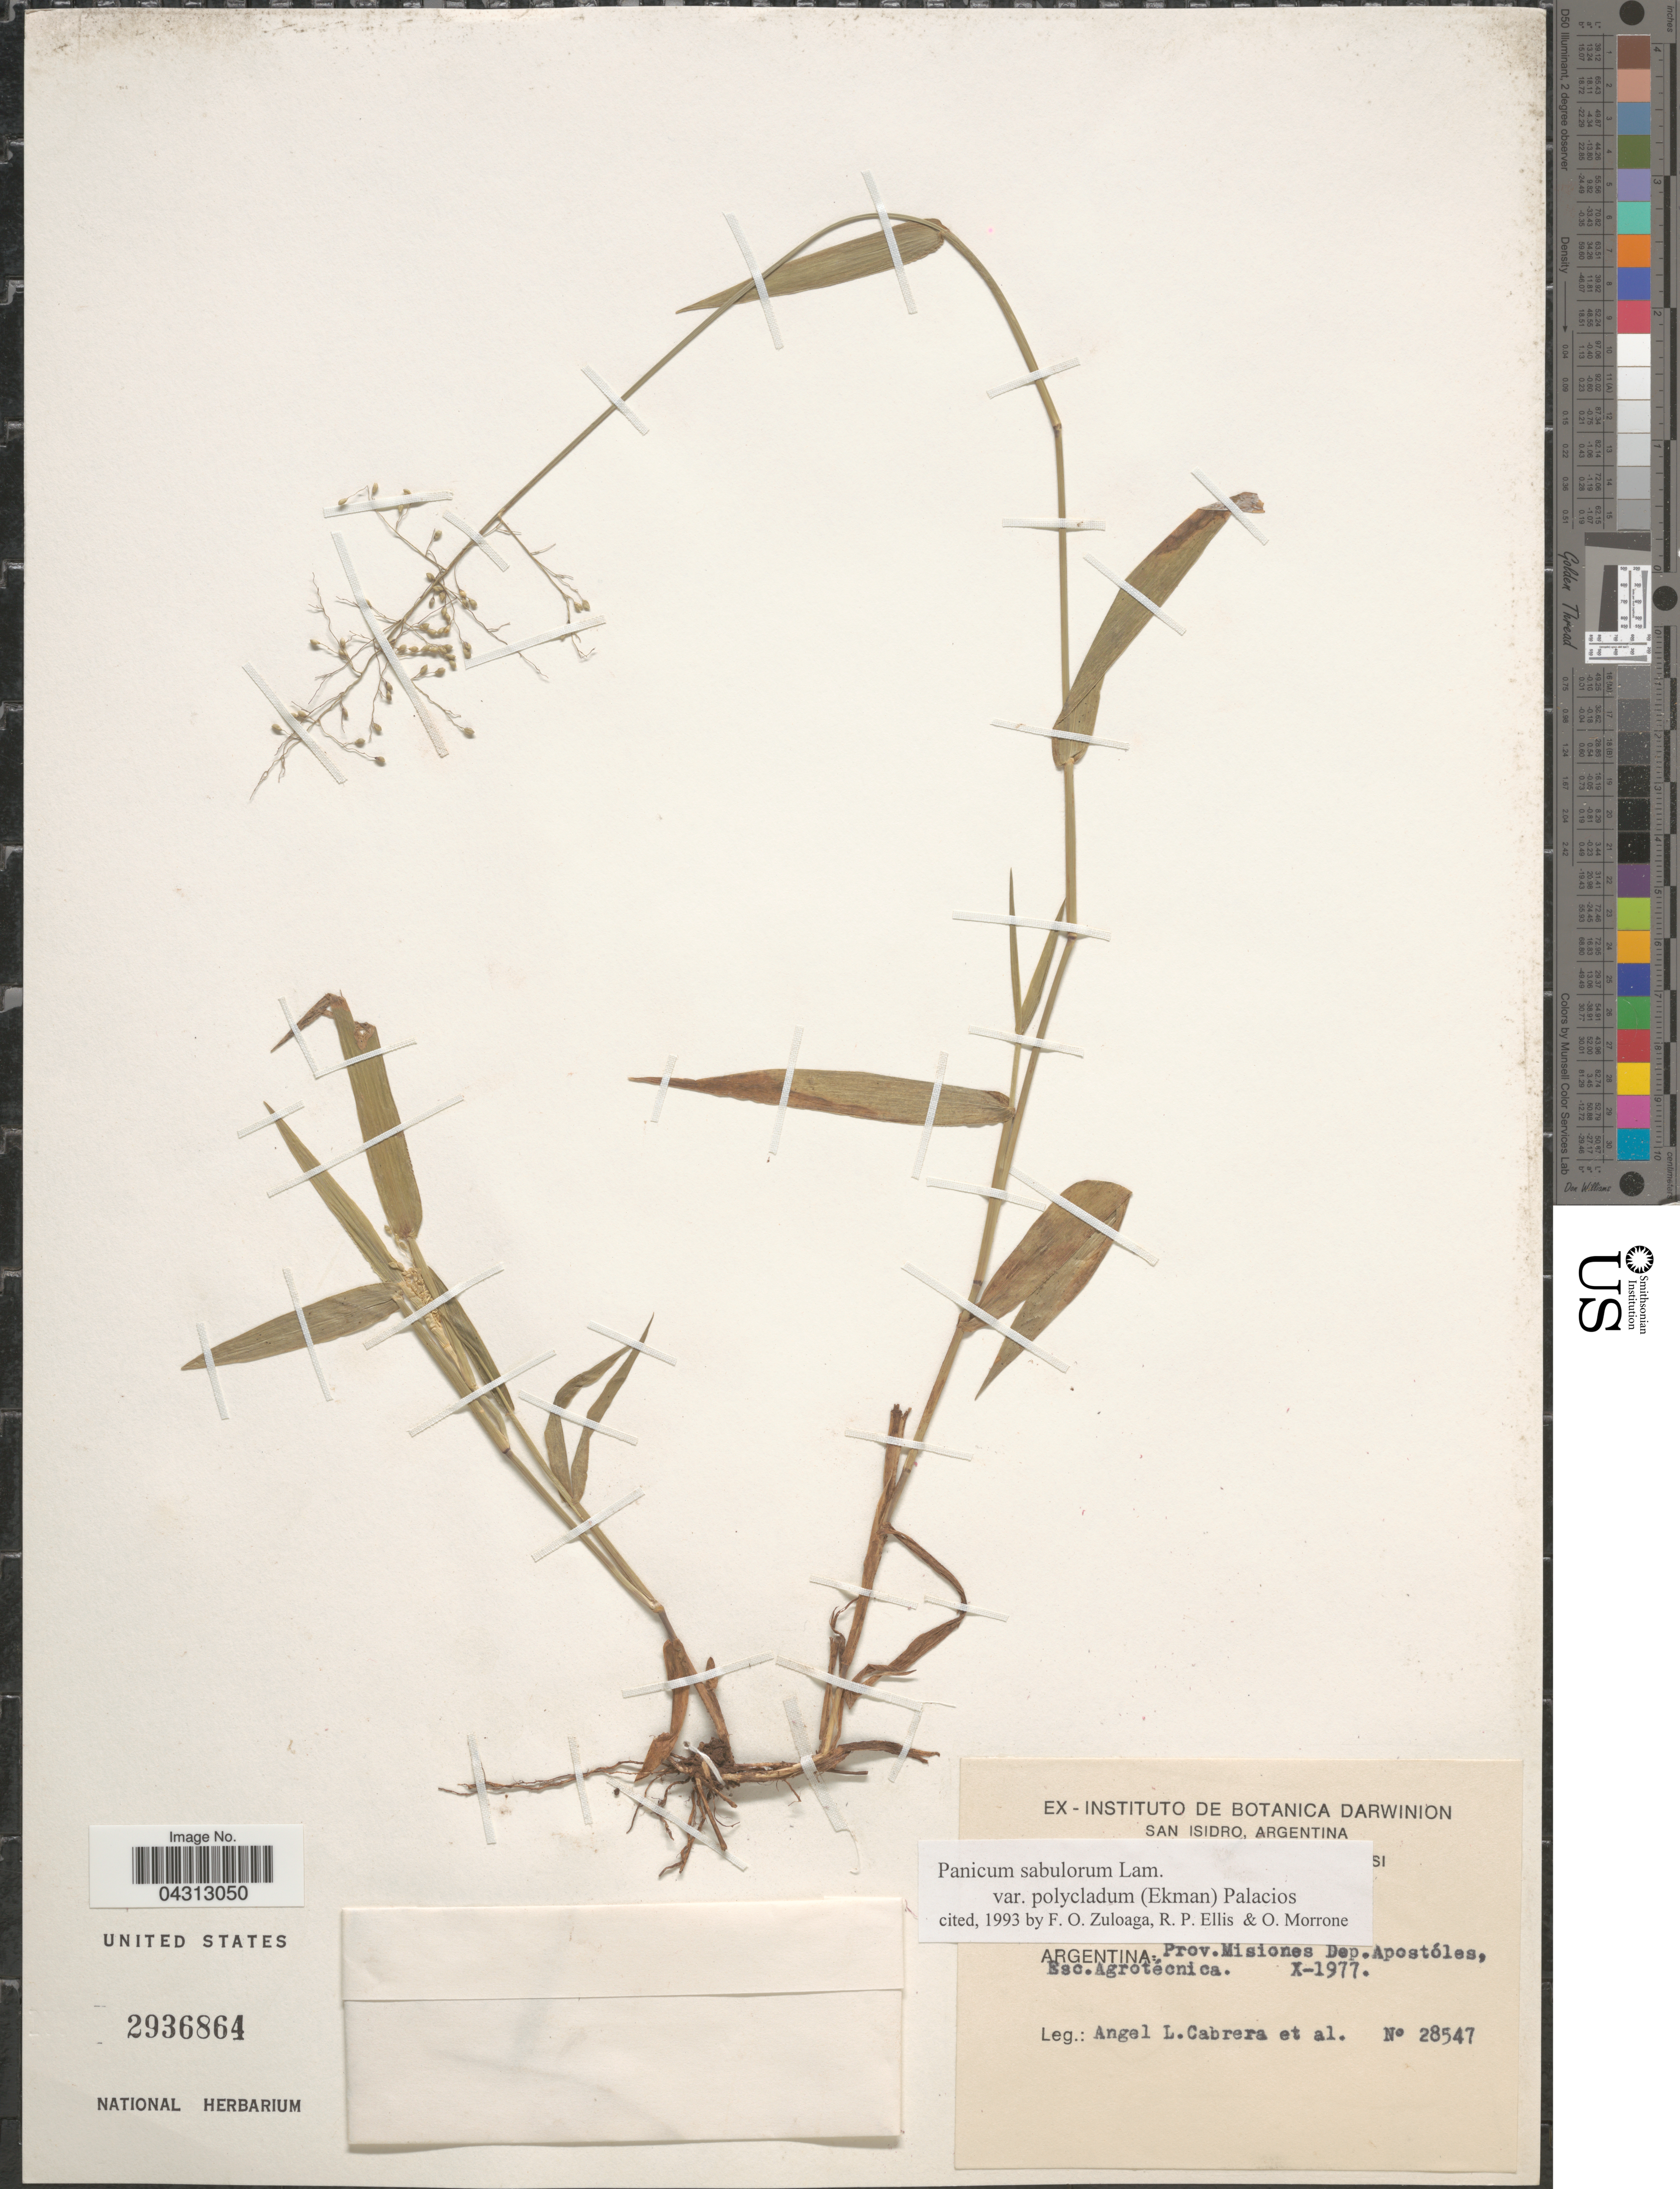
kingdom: Plantae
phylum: Tracheophyta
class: Liliopsida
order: Poales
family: Poaceae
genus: Dichanthelium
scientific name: Dichanthelium sabulorum var. polycladum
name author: (Ekman) Zuloaga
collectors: A. L. Cabrera & et al.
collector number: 28547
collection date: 1977-10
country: Argentina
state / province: Misiones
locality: Dep. Apostóles, Esc. Agrotécnica.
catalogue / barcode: US 2936864